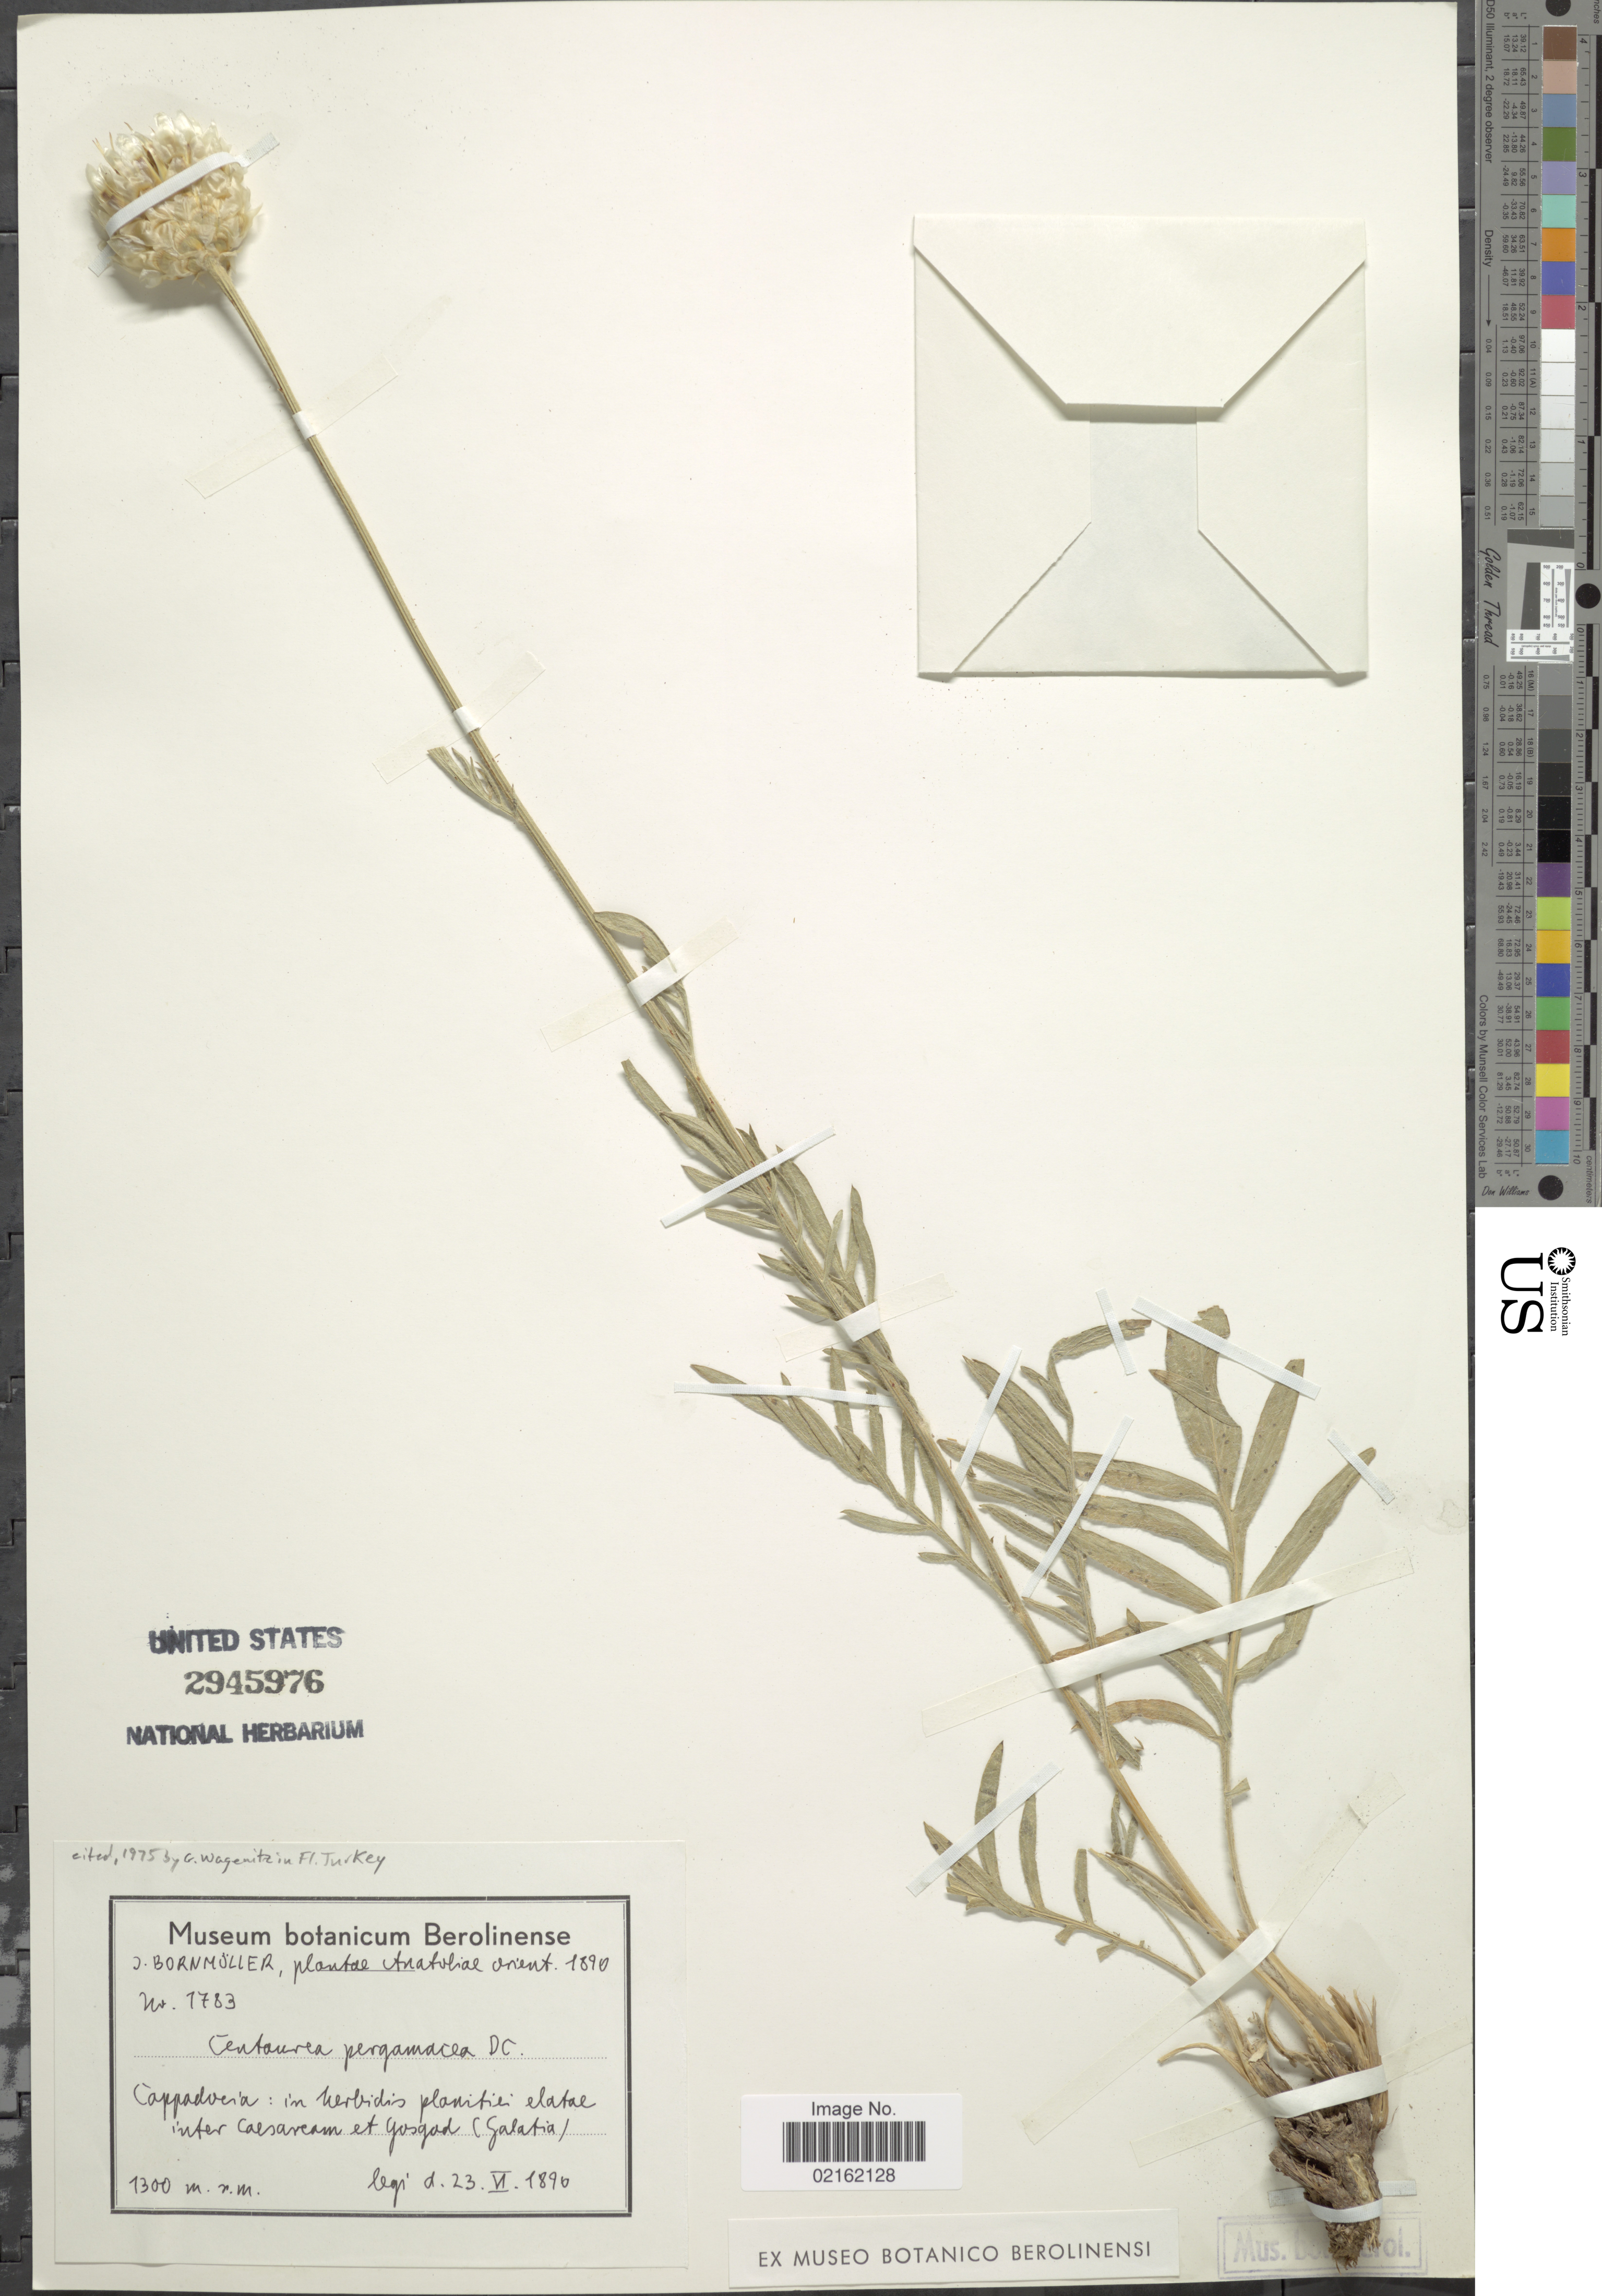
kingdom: Plantae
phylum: Tracheophyta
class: Magnoliopsida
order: Asterales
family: Asteraceae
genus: Psephellus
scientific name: Psephellus pergamaceus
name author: (DC.) Wagenitz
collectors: J. Bornmüller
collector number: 1783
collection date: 1890-06-23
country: Turkey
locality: Cappadoeira: in herbides plantinie elatae inter caesaream et gosgod (Galatia)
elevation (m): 1300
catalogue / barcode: US 2945976